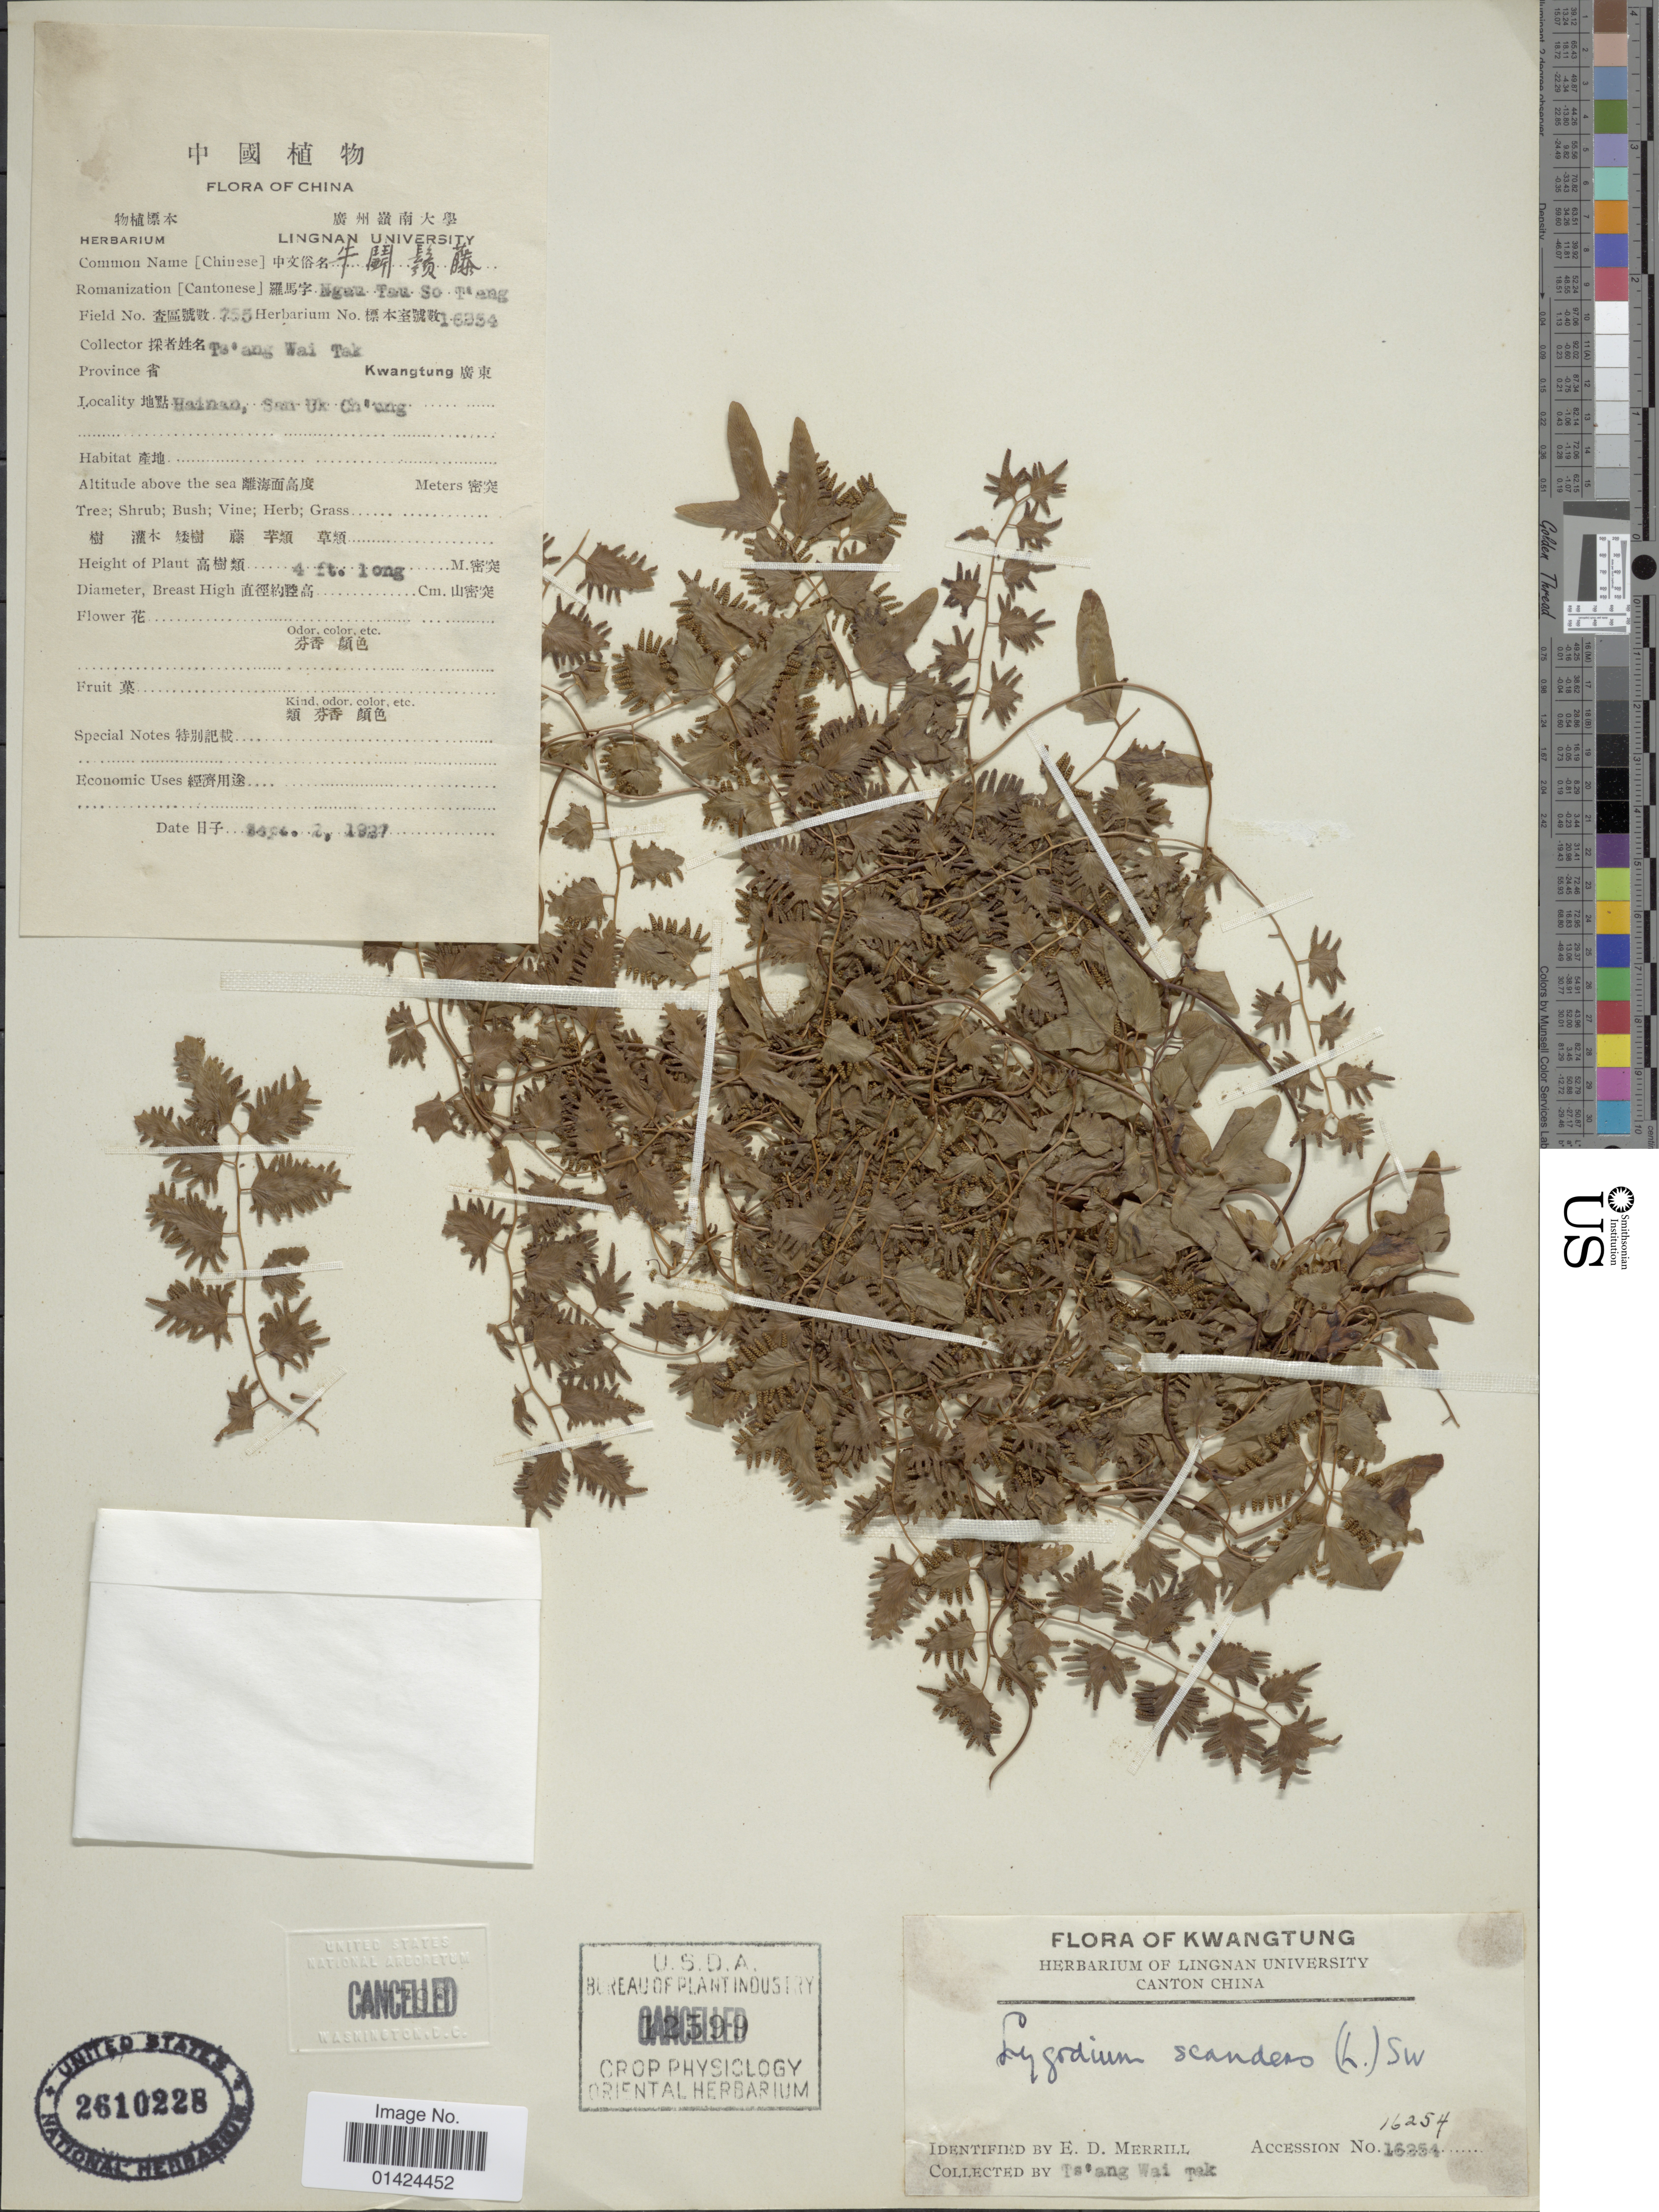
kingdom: Plantae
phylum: Tracheophyta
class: Polypodiopsida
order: Schizaeales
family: Lygodiaceae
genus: Lygodium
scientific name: Lygodium microphyllum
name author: (Cav.) R. Br.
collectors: W. T. Tsang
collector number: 755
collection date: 1927-09-02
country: China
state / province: Guangdong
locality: Kwangtung. Hainan, San Uk Ch'ung.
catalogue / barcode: US 2610228